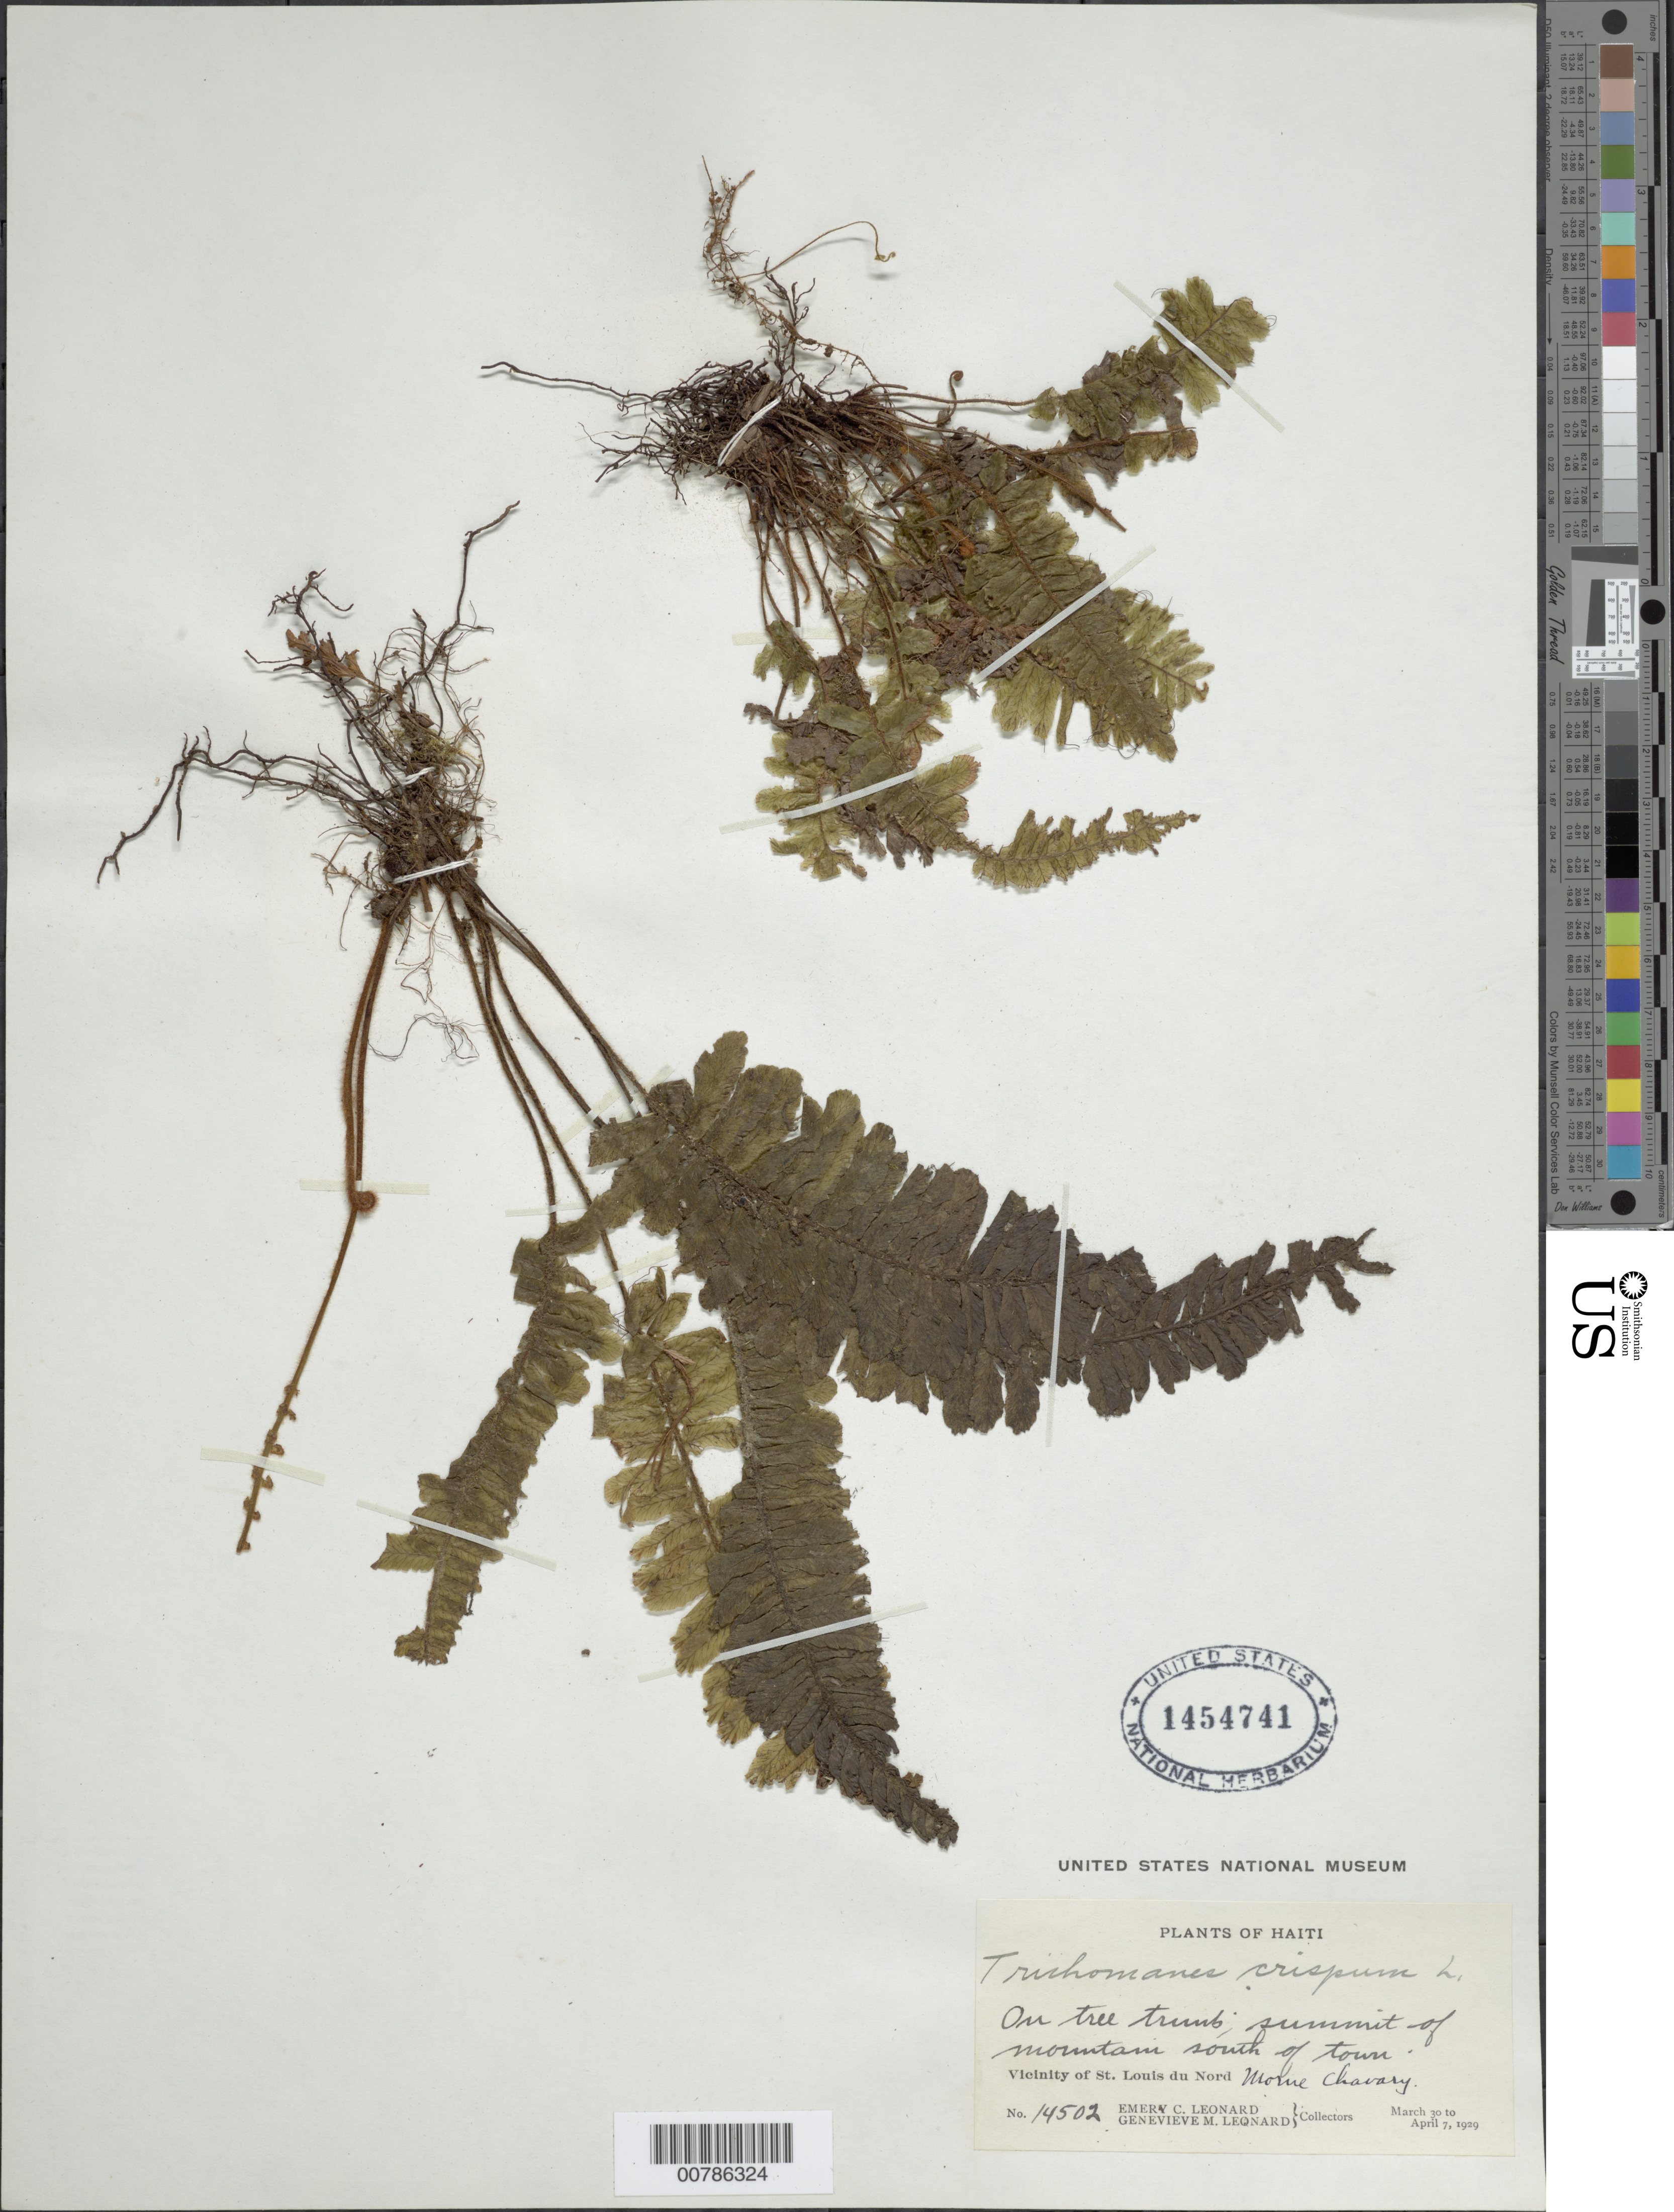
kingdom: Plantae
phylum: Tracheophyta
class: Polypodiopsida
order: Hymenophyllales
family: Hymenophyllaceae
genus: Trichomanes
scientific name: Trichomanes crispum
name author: L.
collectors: E. C. Leonard & G. M. Leonard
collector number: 14502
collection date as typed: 30 Mar 1929 07 Apr 1929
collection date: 1929-03-30/1929-04-07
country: Haiti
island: Hispaniola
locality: St Louis vicinity, Morne Chavary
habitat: On tree turnk, summit of mountain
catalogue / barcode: US 1454741